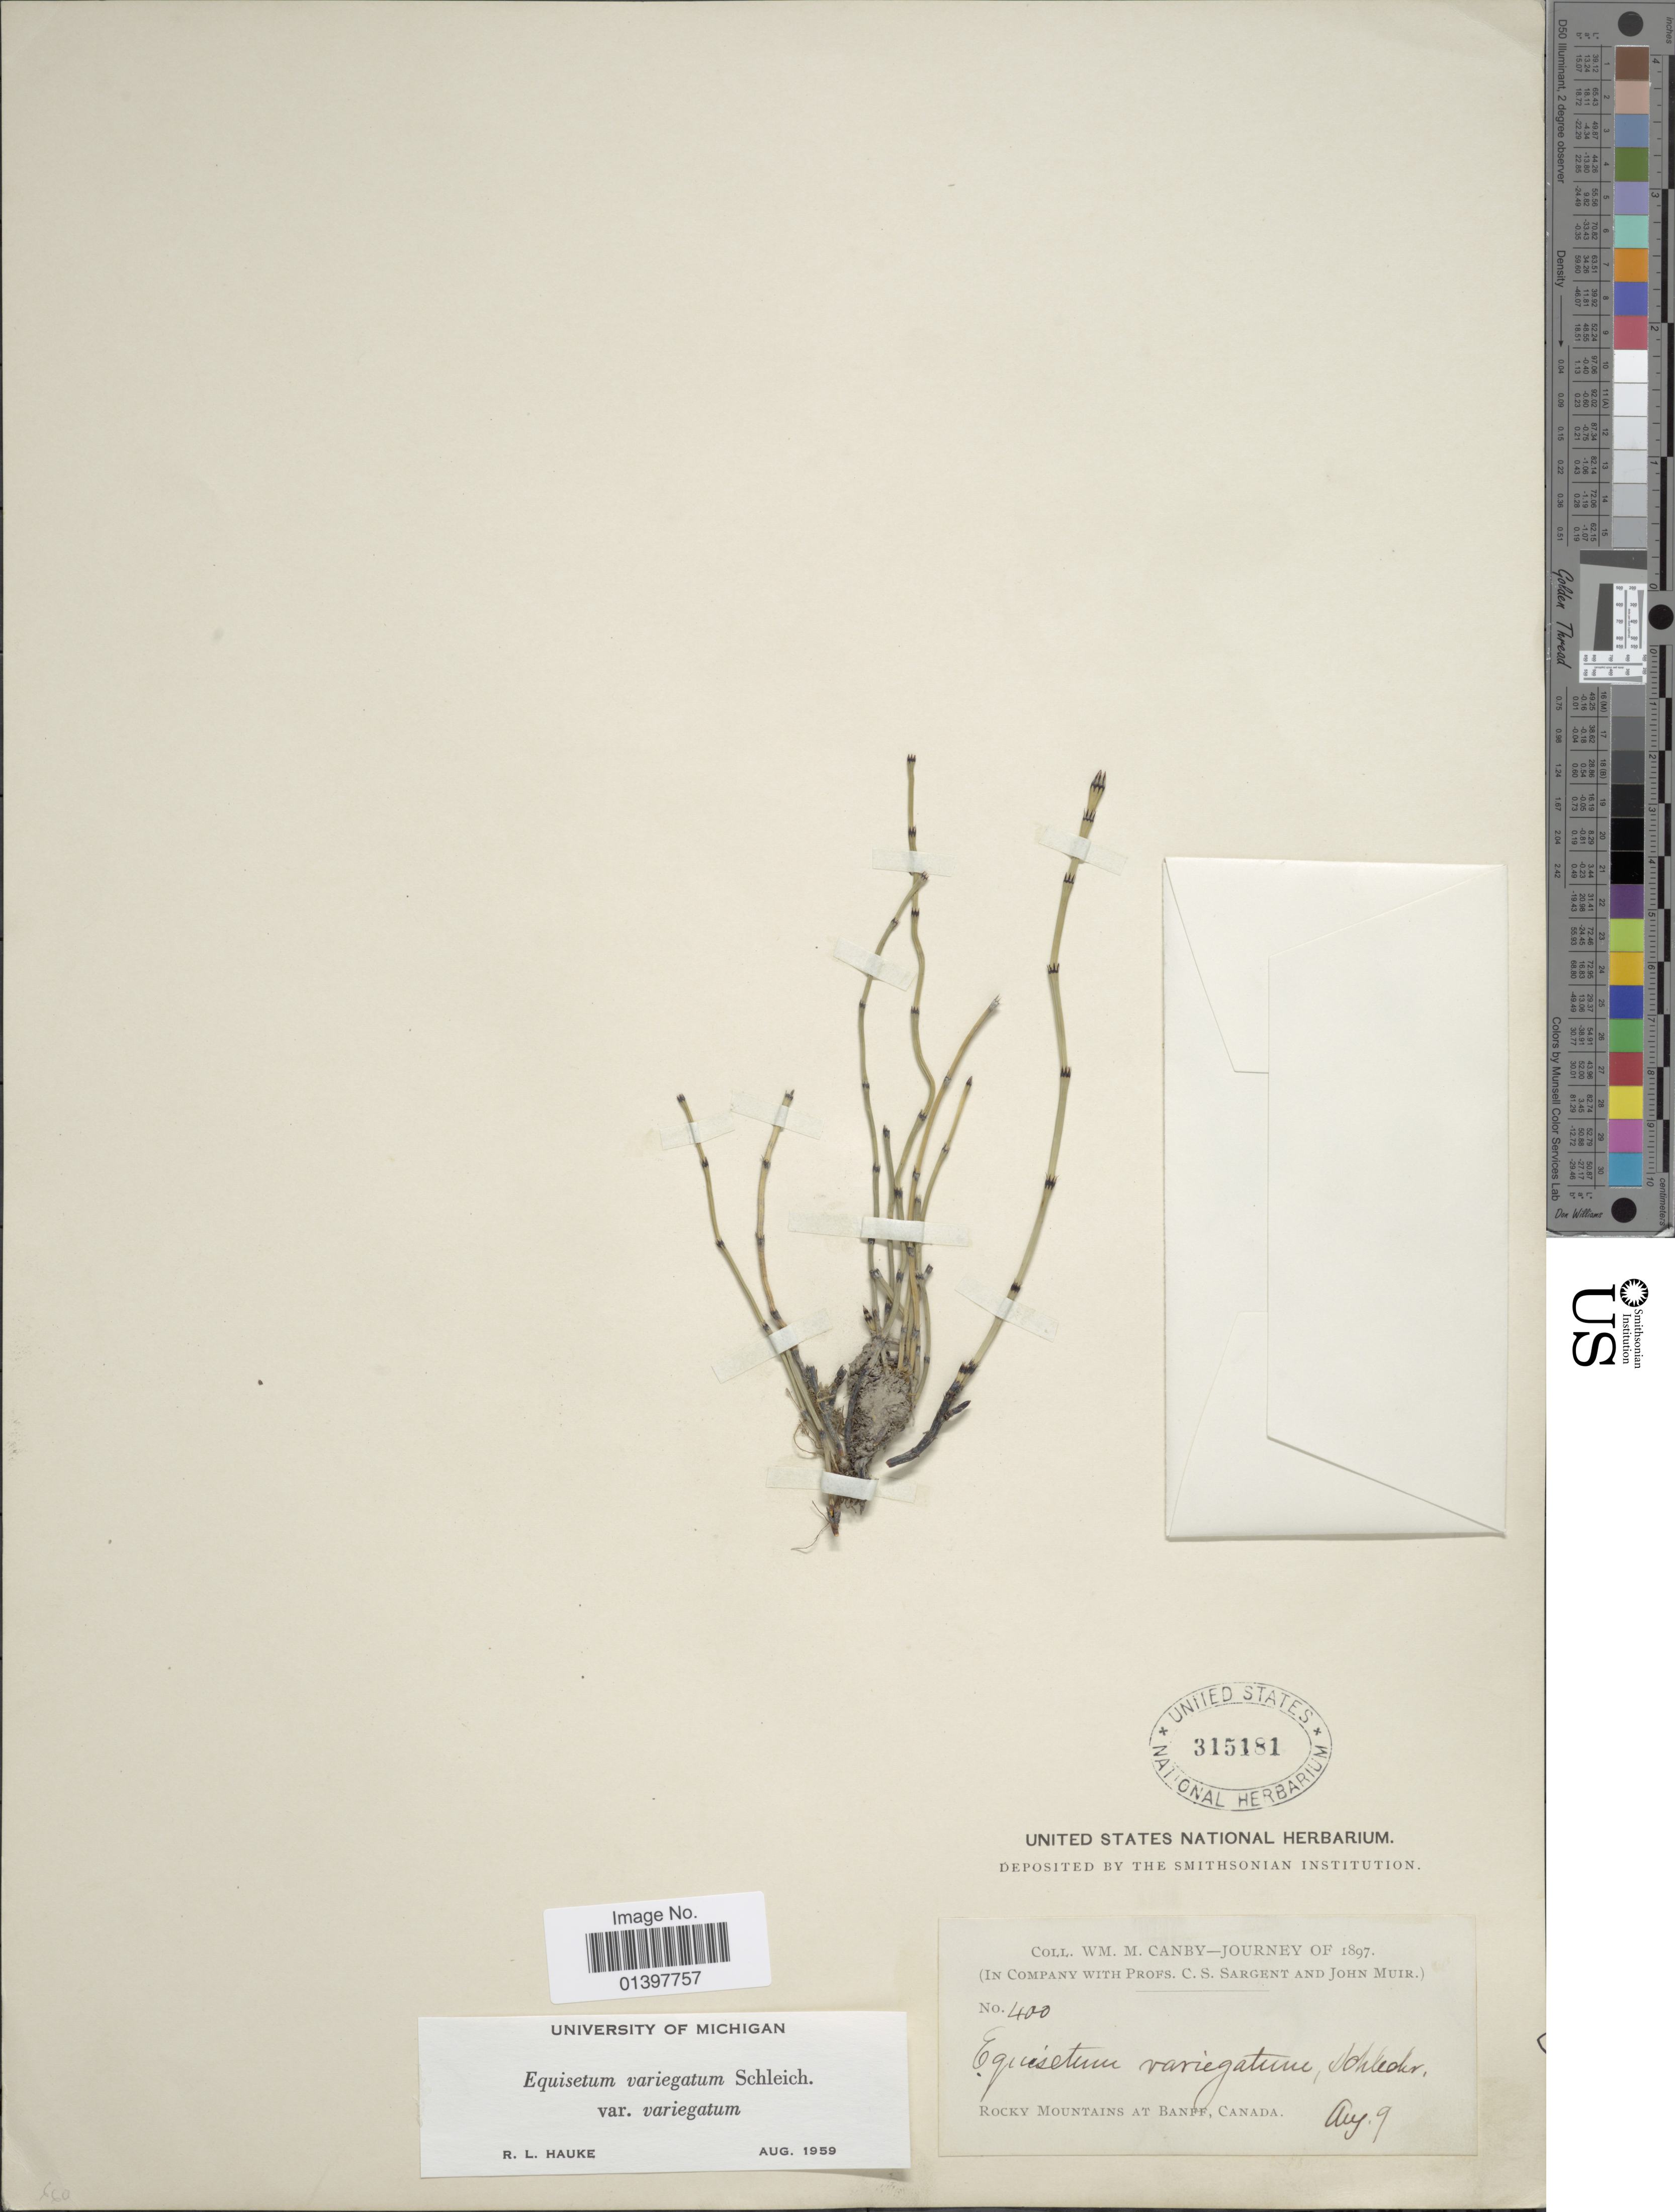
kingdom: Plantae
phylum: Tracheophyta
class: Polypodiopsida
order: Equisetales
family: Equisetaceae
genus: Equisetum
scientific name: Equisetum variegatum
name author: Schleich. ex F. Weber & D. Mohr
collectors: W. M. Canby, C. S. Sargent & J. Muir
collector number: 400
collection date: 1897-08-09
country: Canada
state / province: Alberta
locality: Rocky Mountains at Banff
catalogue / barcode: US 315181